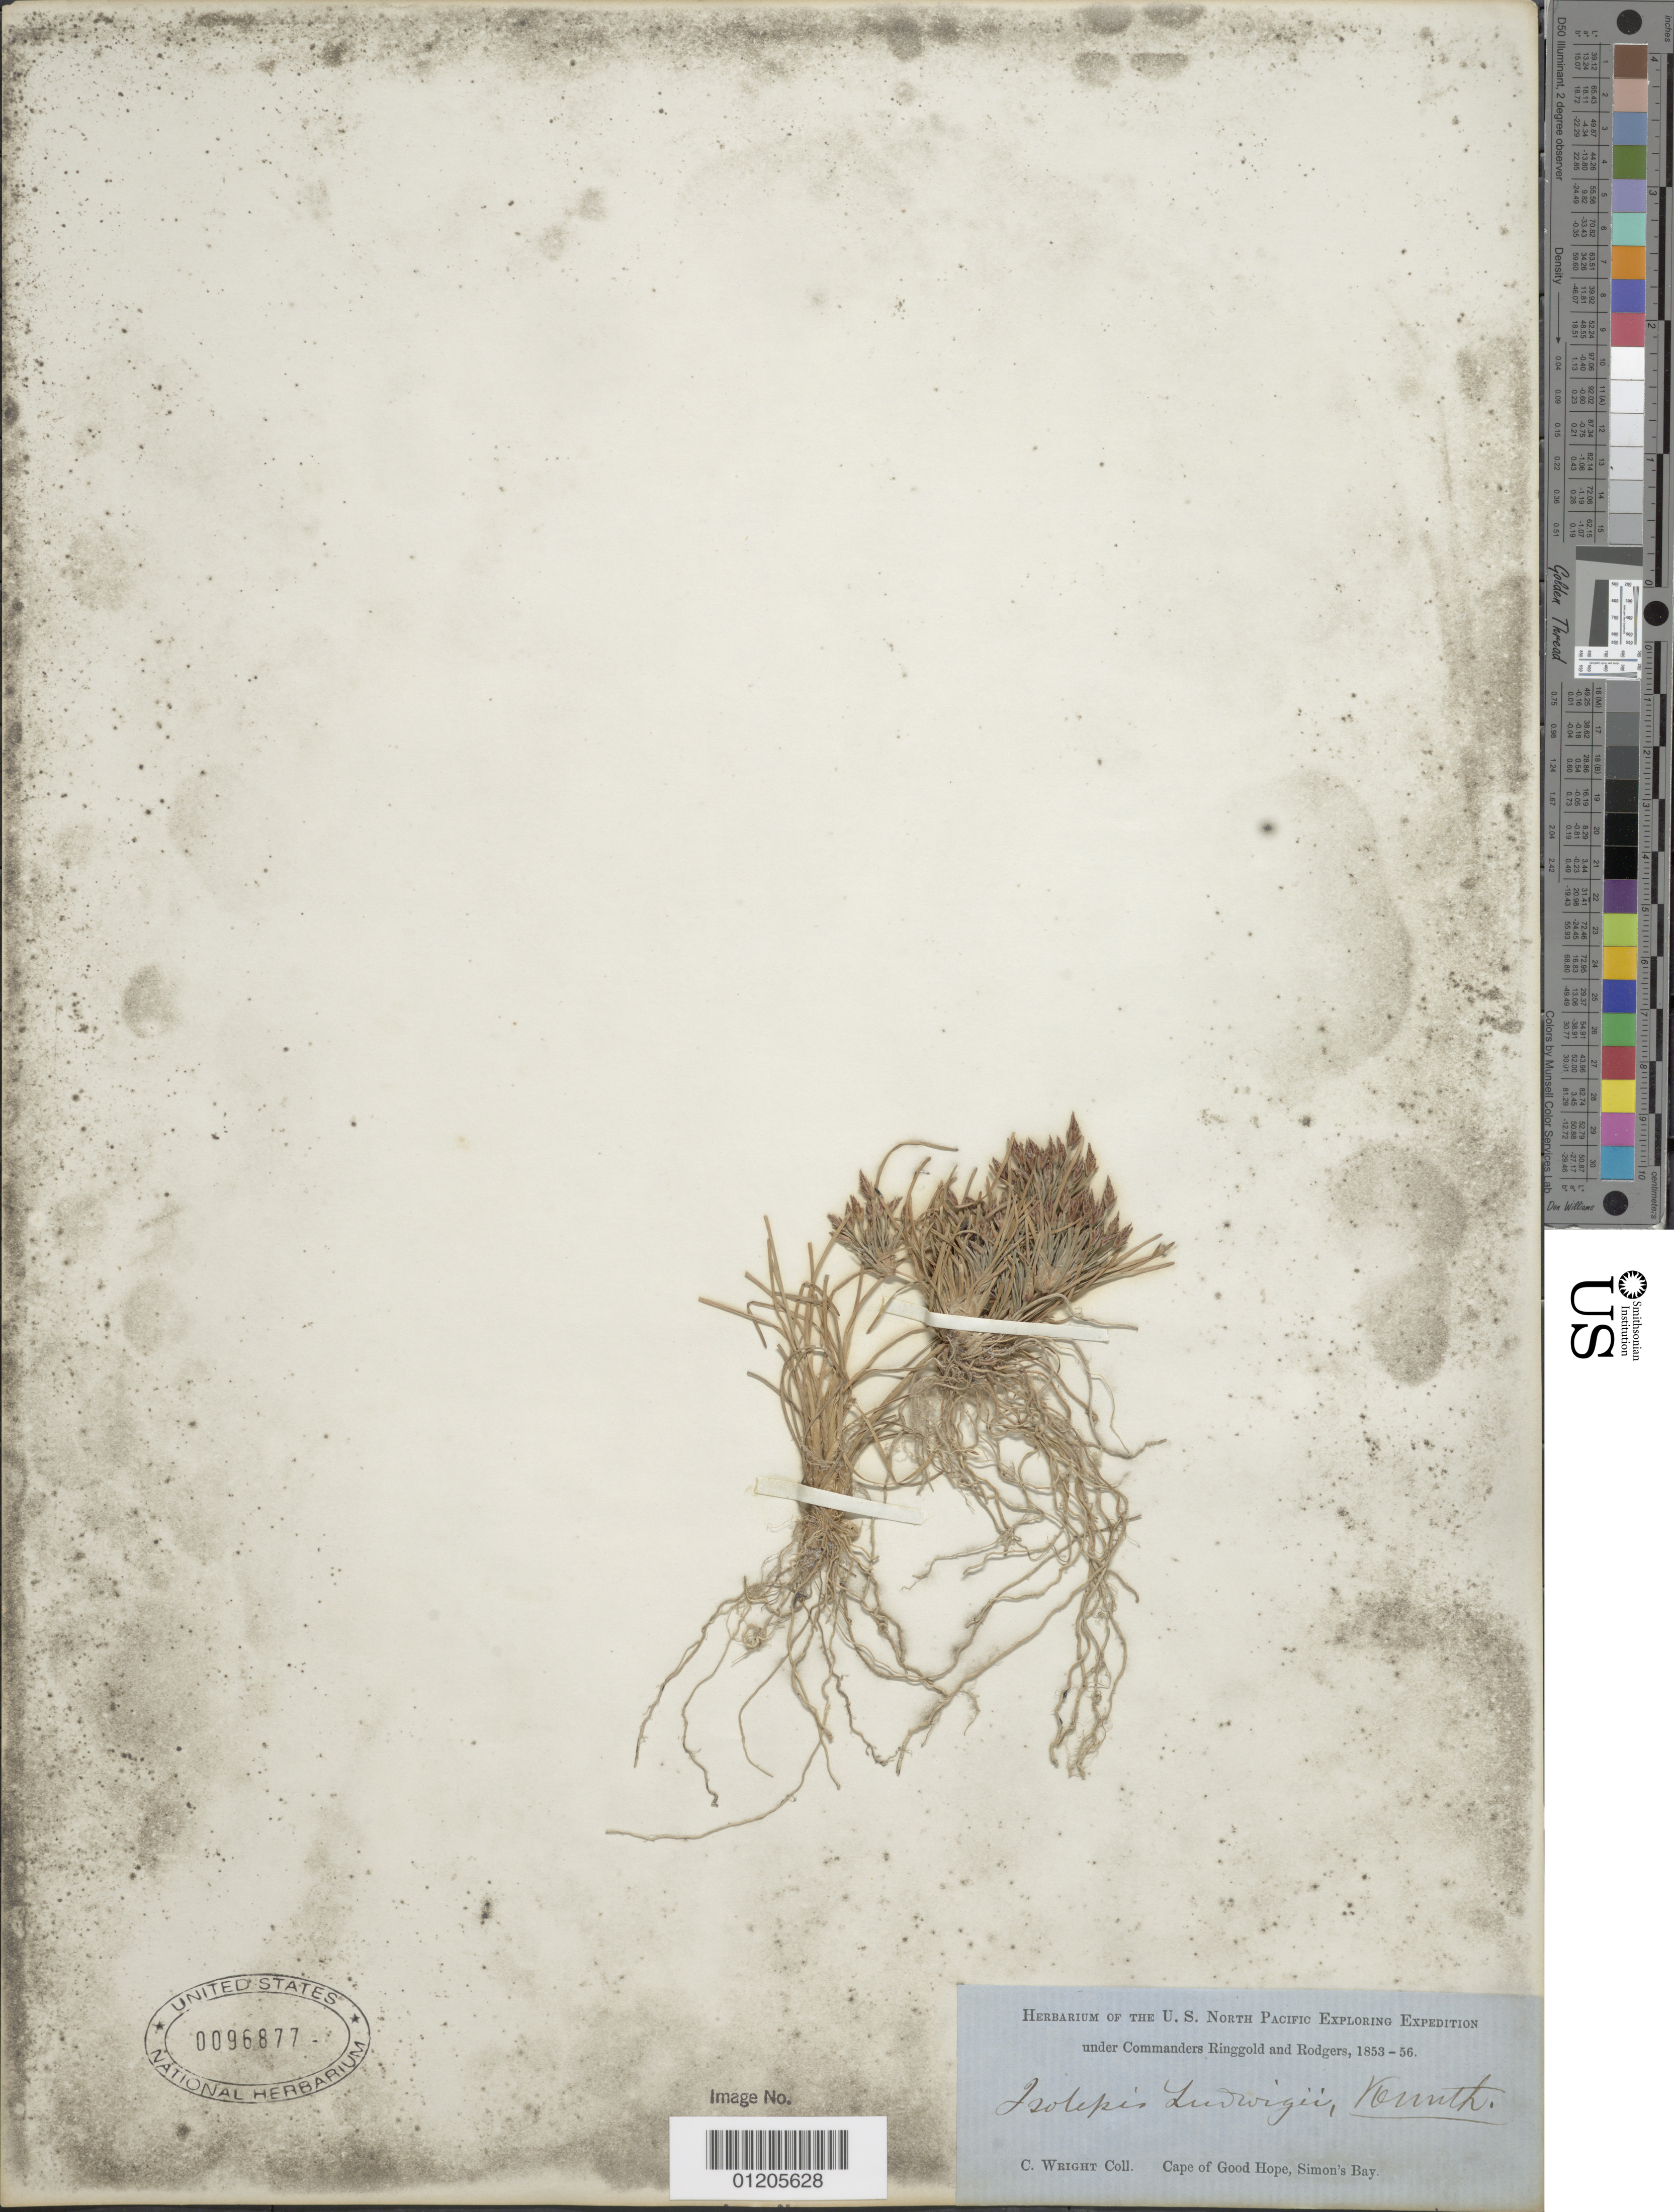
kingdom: Plantae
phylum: Tracheophyta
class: Liliopsida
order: Poales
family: Cyperaceae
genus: Isolepis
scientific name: Isolepis ludwigii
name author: (Steud.) Kunth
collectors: C. Wright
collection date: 1853/1856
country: South Africa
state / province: Western Cape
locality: Cape of Good Hope, Simon's Bay.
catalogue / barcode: US 96877